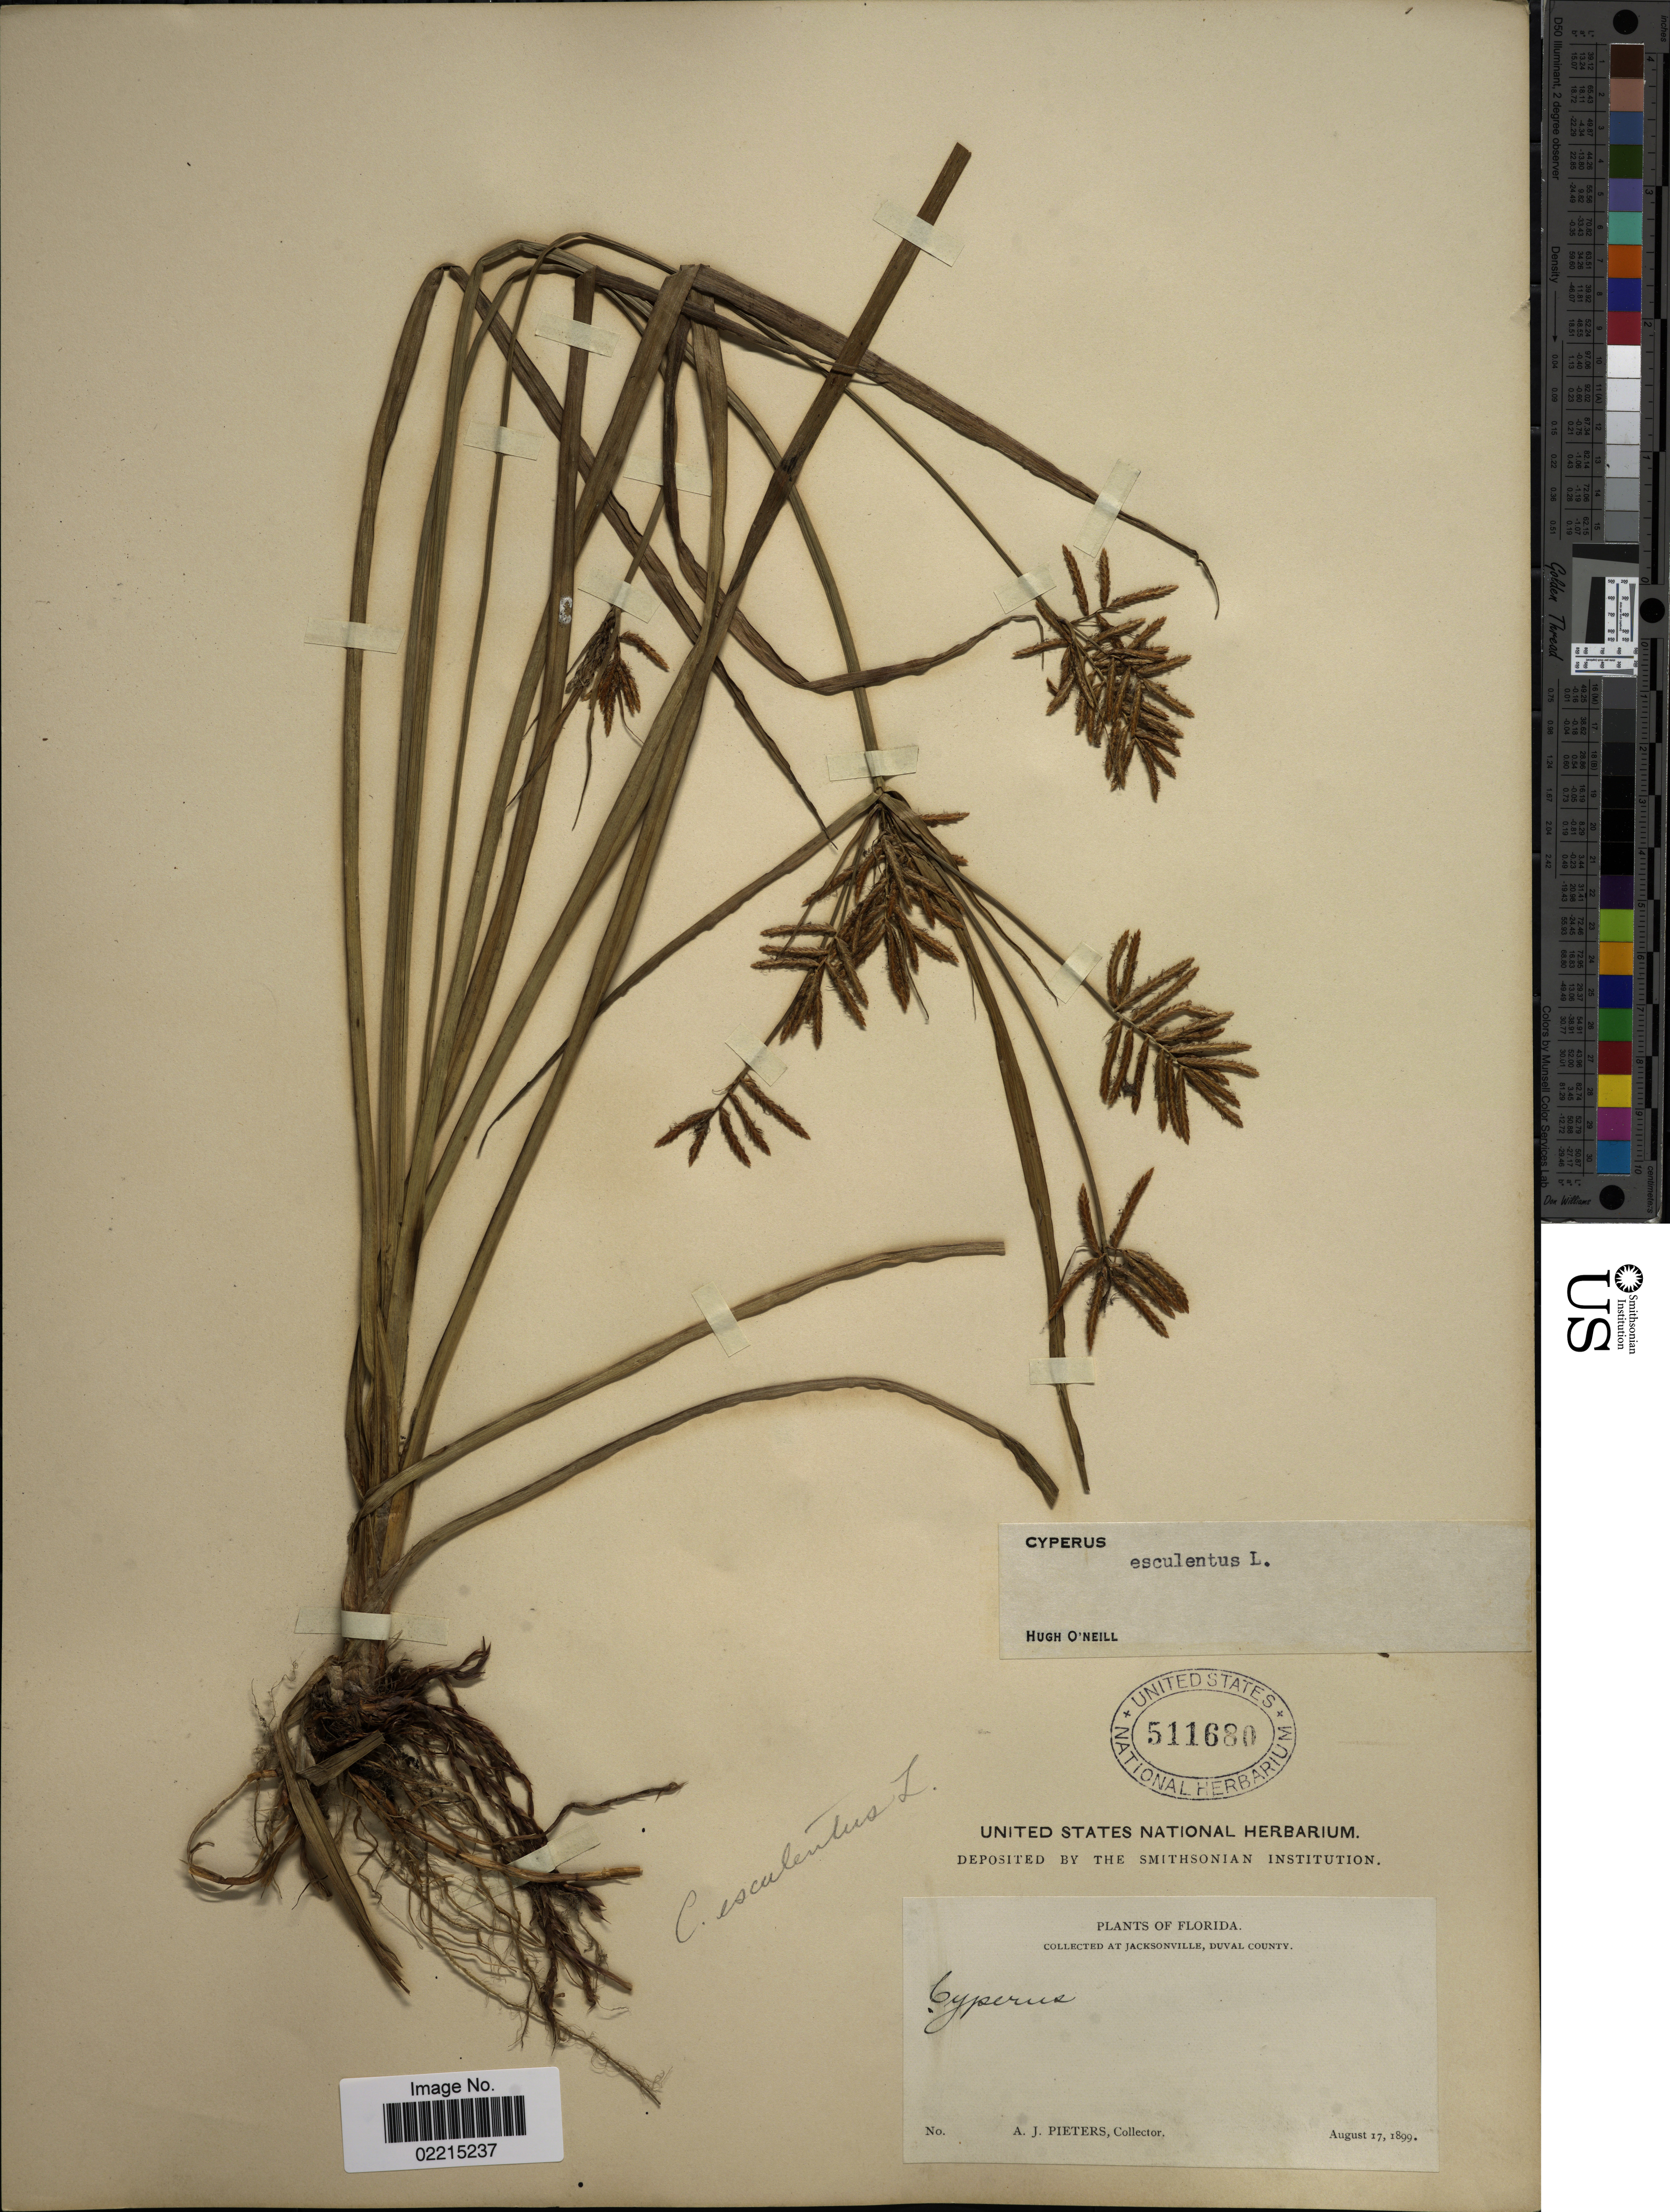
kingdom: Plantae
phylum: Tracheophyta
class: Liliopsida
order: Poales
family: Cyperaceae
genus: Cyperus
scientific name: Cyperus esculentus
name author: L.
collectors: A. Pieters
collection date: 1899-08-17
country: United States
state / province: Florida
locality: At Jacksonville, Duval County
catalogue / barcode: US 511680